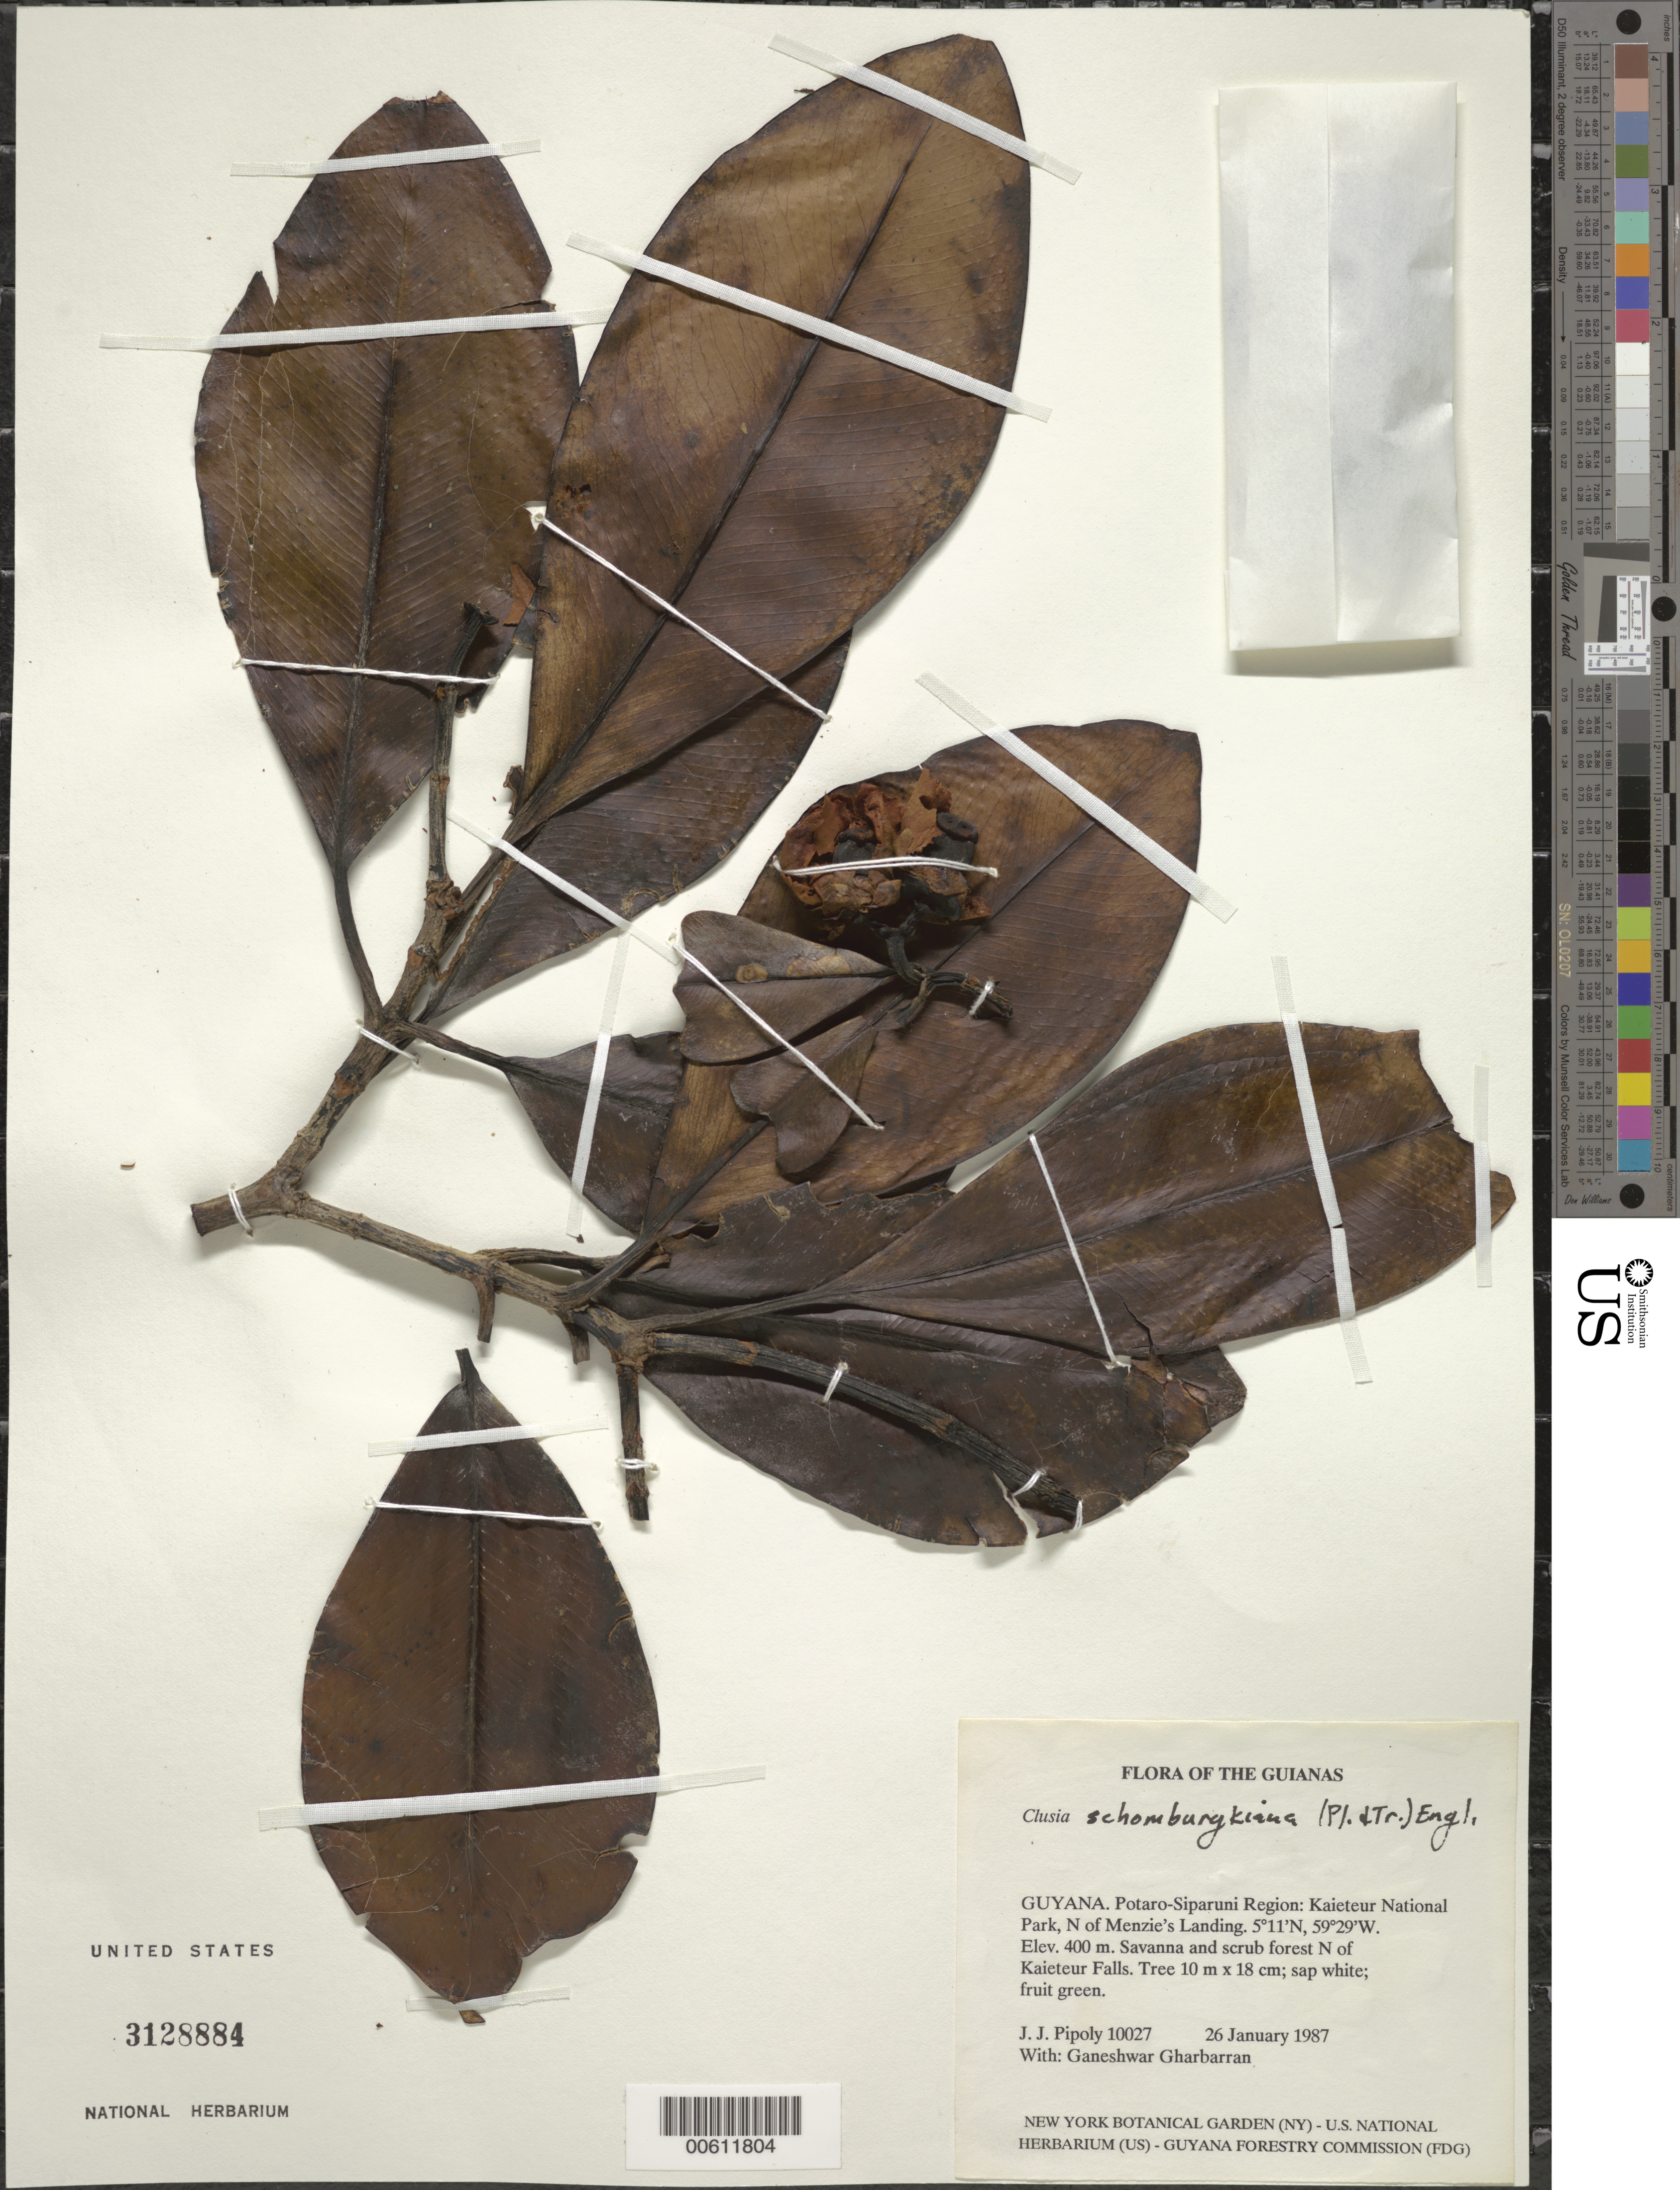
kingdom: Plantae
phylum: Tracheophyta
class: Magnoliopsida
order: Malpighiales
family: Clusiaceae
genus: Clusia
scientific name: Clusia schomburgkiana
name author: (Planch. & Triana) Benth. ex Engl.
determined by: Pipoly, J. J., III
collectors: J. J. Pipoly & G. Gharbarran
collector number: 10027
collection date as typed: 26 January 1987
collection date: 1987-01-26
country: Guyana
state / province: Potaro-Siparuni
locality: Kaieteur National Park; N of Menzie's Landing and Kaieteur Falls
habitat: Savanna and scrub forest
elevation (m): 400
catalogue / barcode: US 3128884